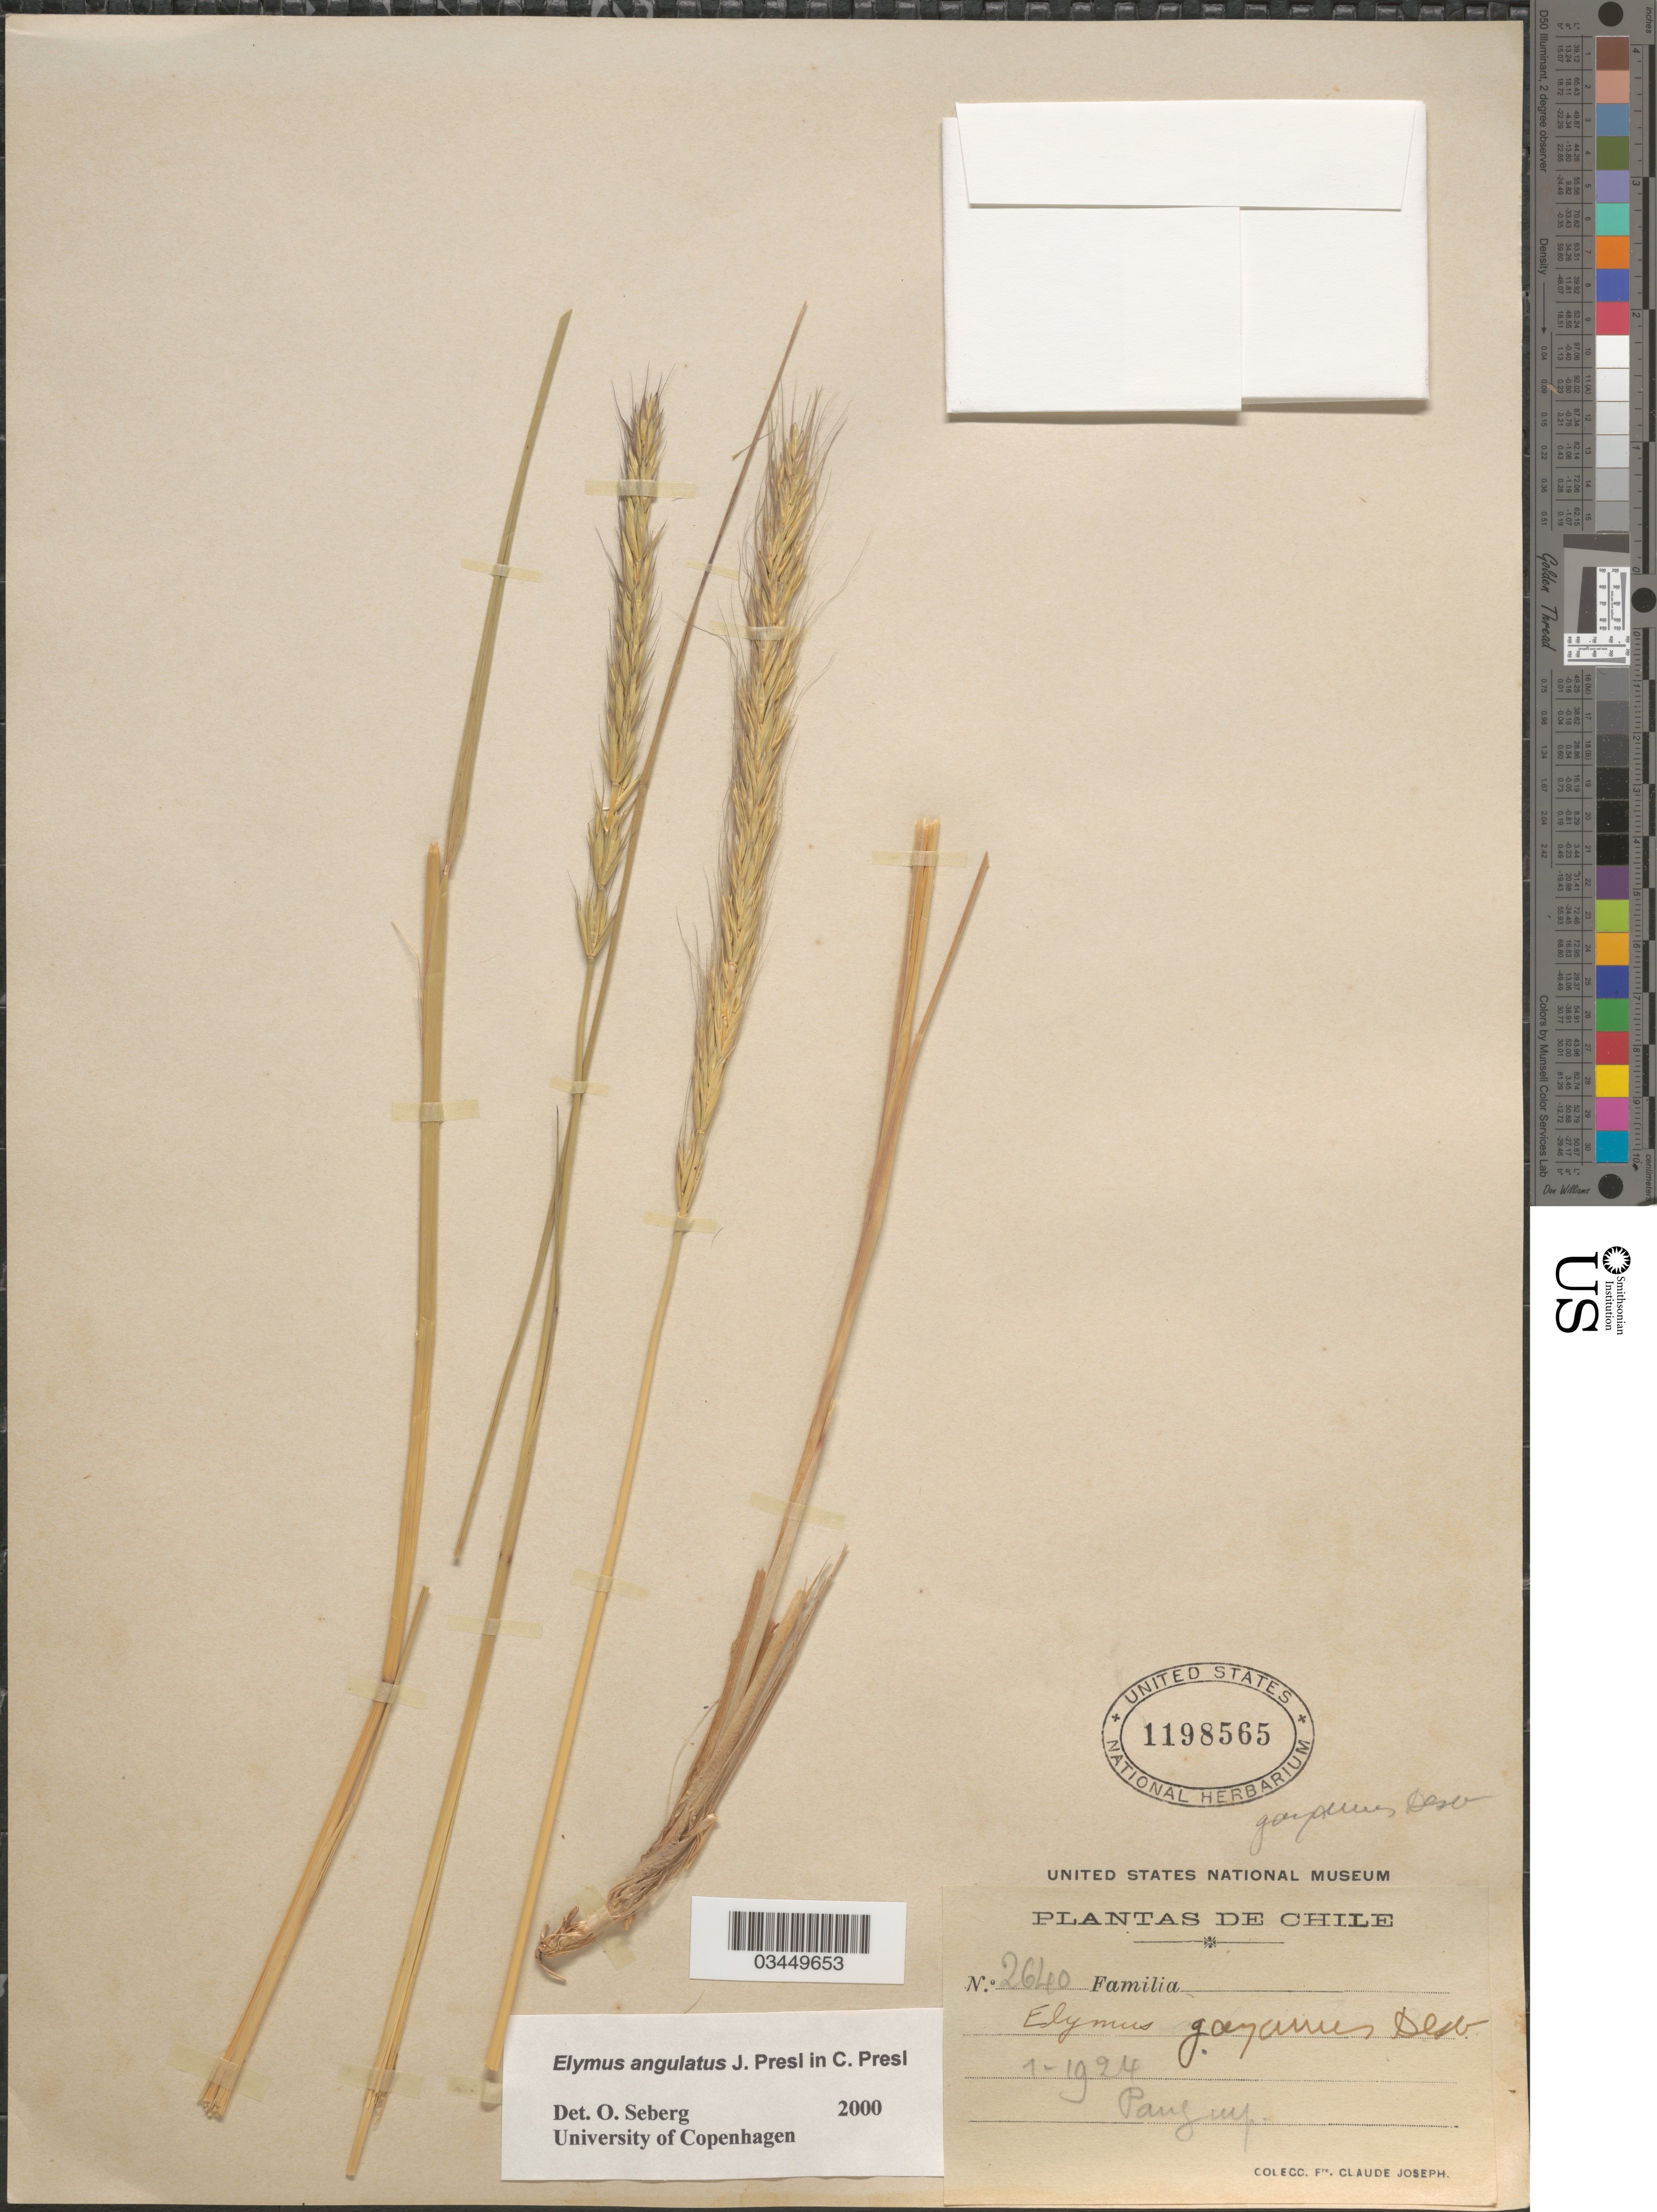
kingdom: Plantae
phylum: Tracheophyta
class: Liliopsida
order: Poales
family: Poaceae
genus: Elymus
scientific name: Elymus angulatus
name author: J. Presl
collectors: Bro. Claude-Joseph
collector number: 2640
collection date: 1924-01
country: Chile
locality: Pangue.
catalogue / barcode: US 1198565